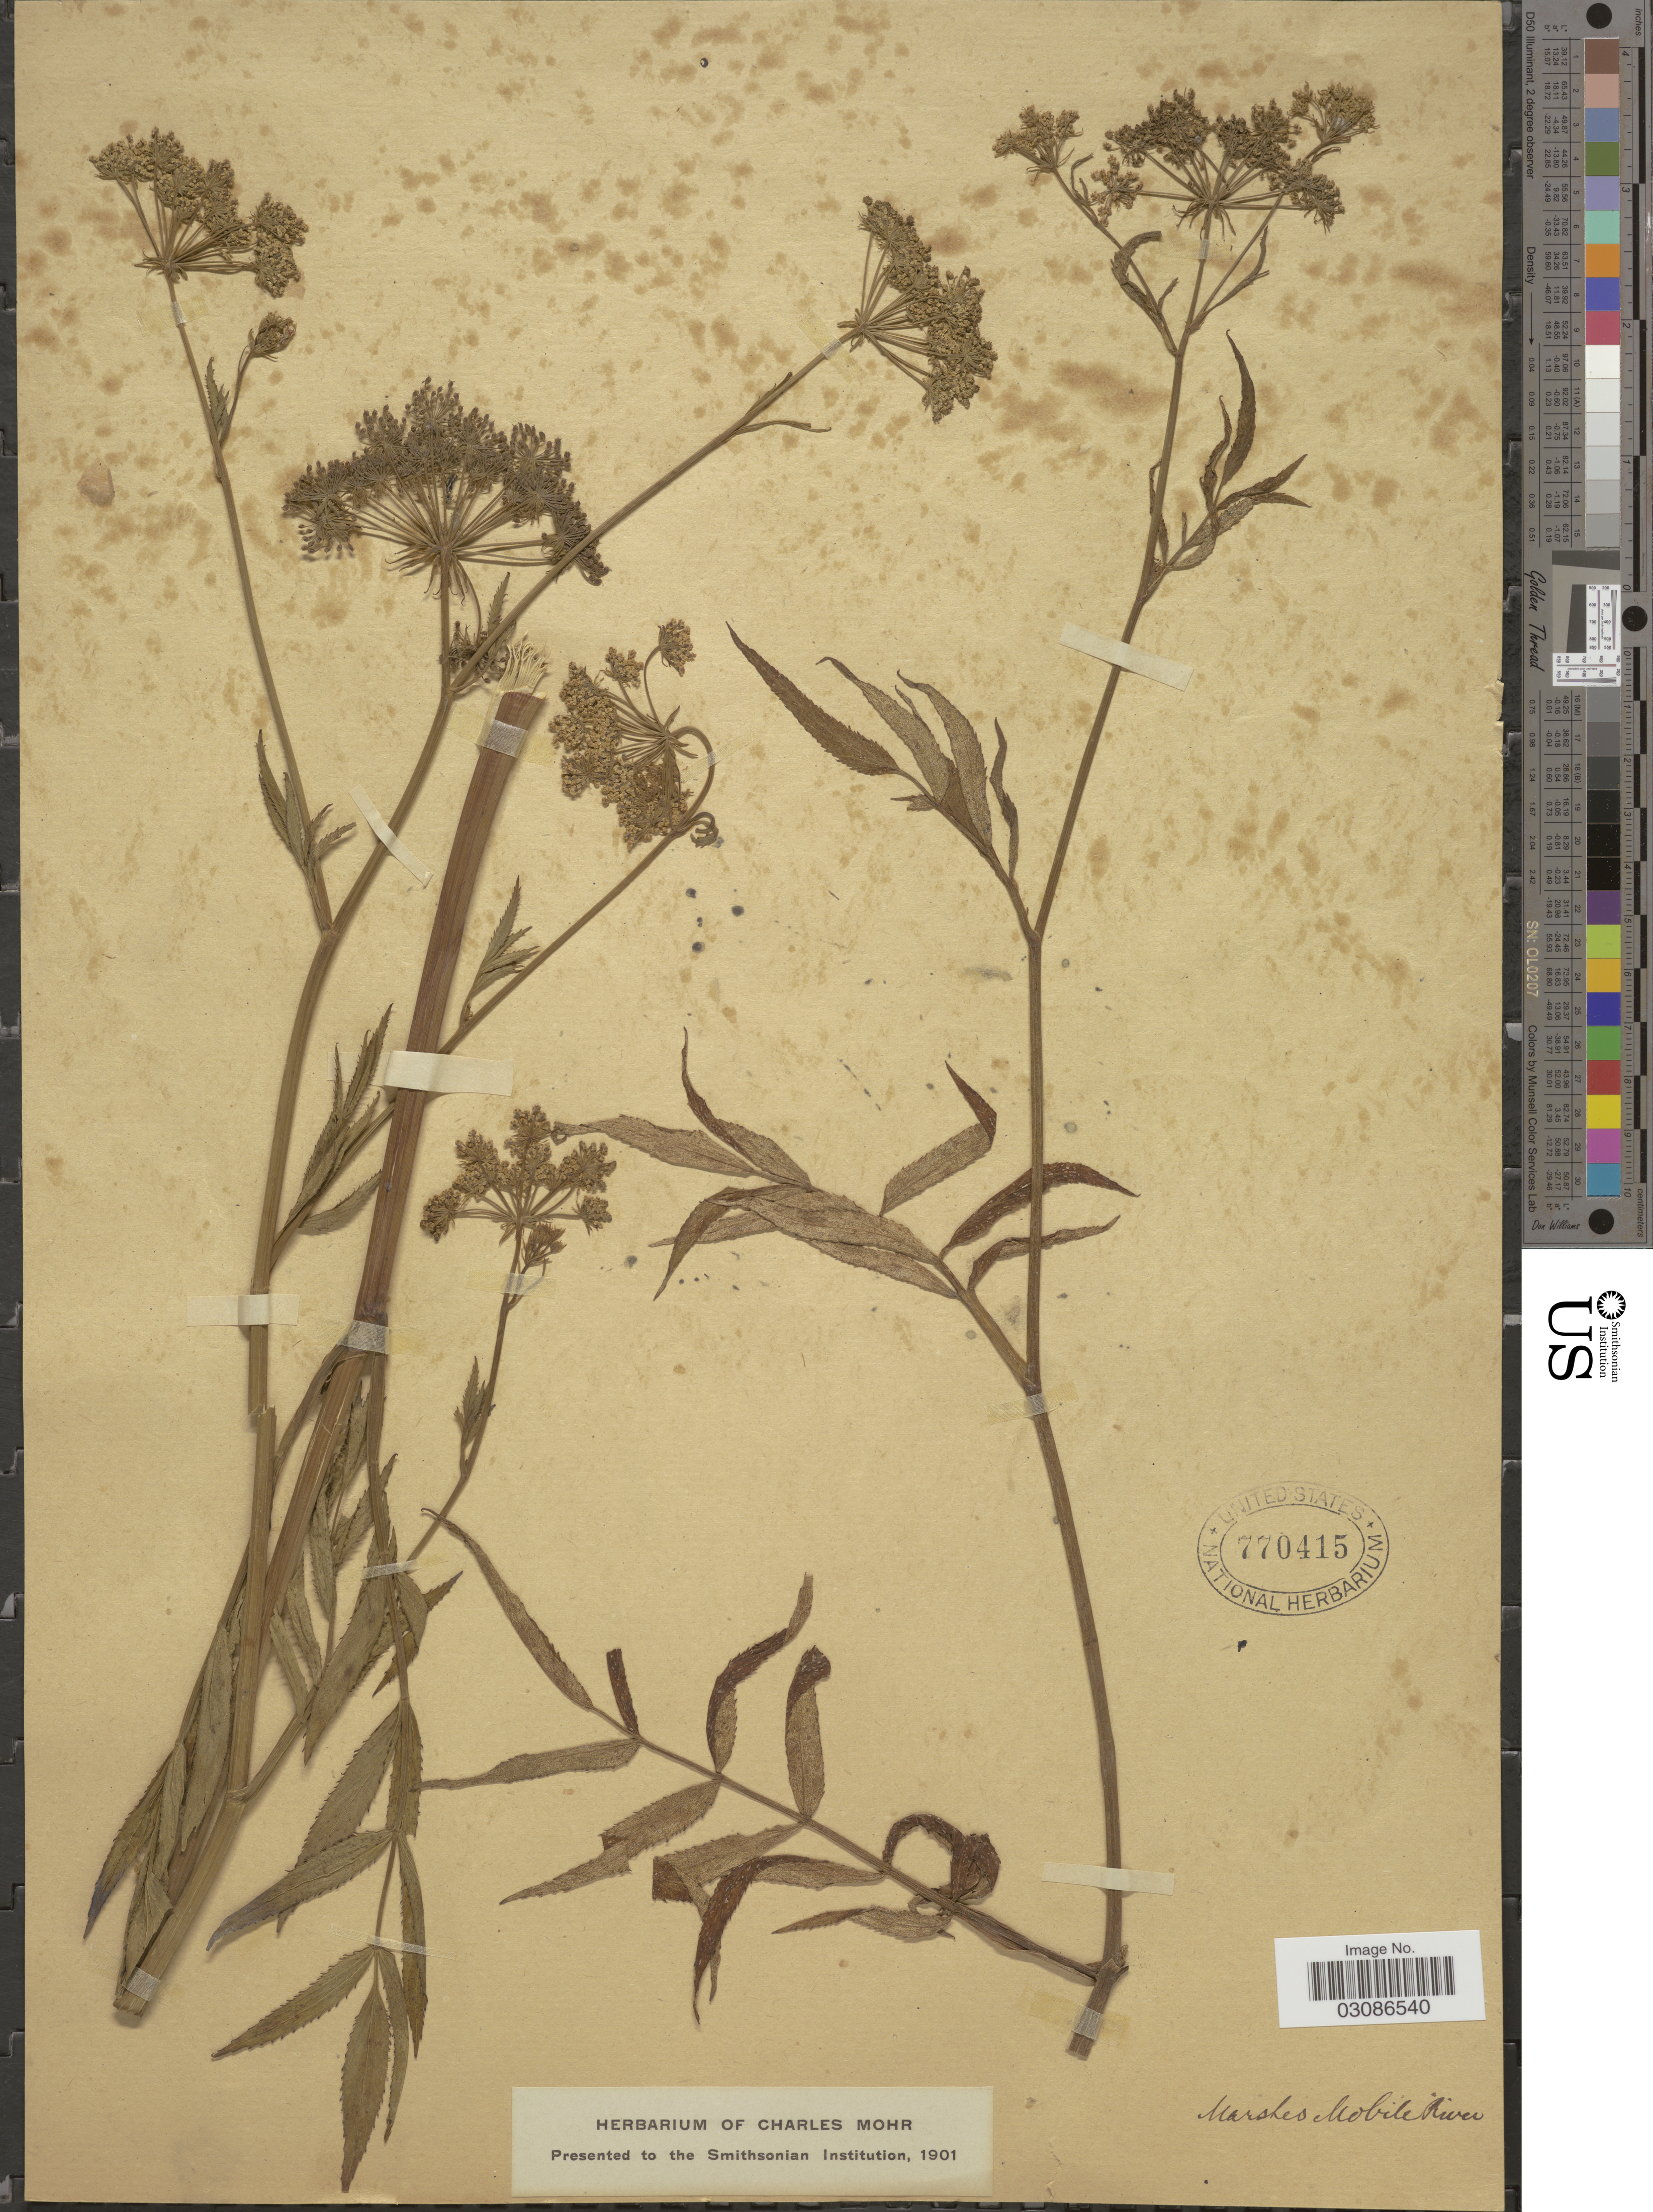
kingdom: Plantae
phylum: Tracheophyta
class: Magnoliopsida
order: Apiales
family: Apiaceae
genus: Sium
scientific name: Sium suave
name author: Walter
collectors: ex herb. Charles Mohr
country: United States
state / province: Alabama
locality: Marshes Mobile River.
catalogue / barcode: US 770415